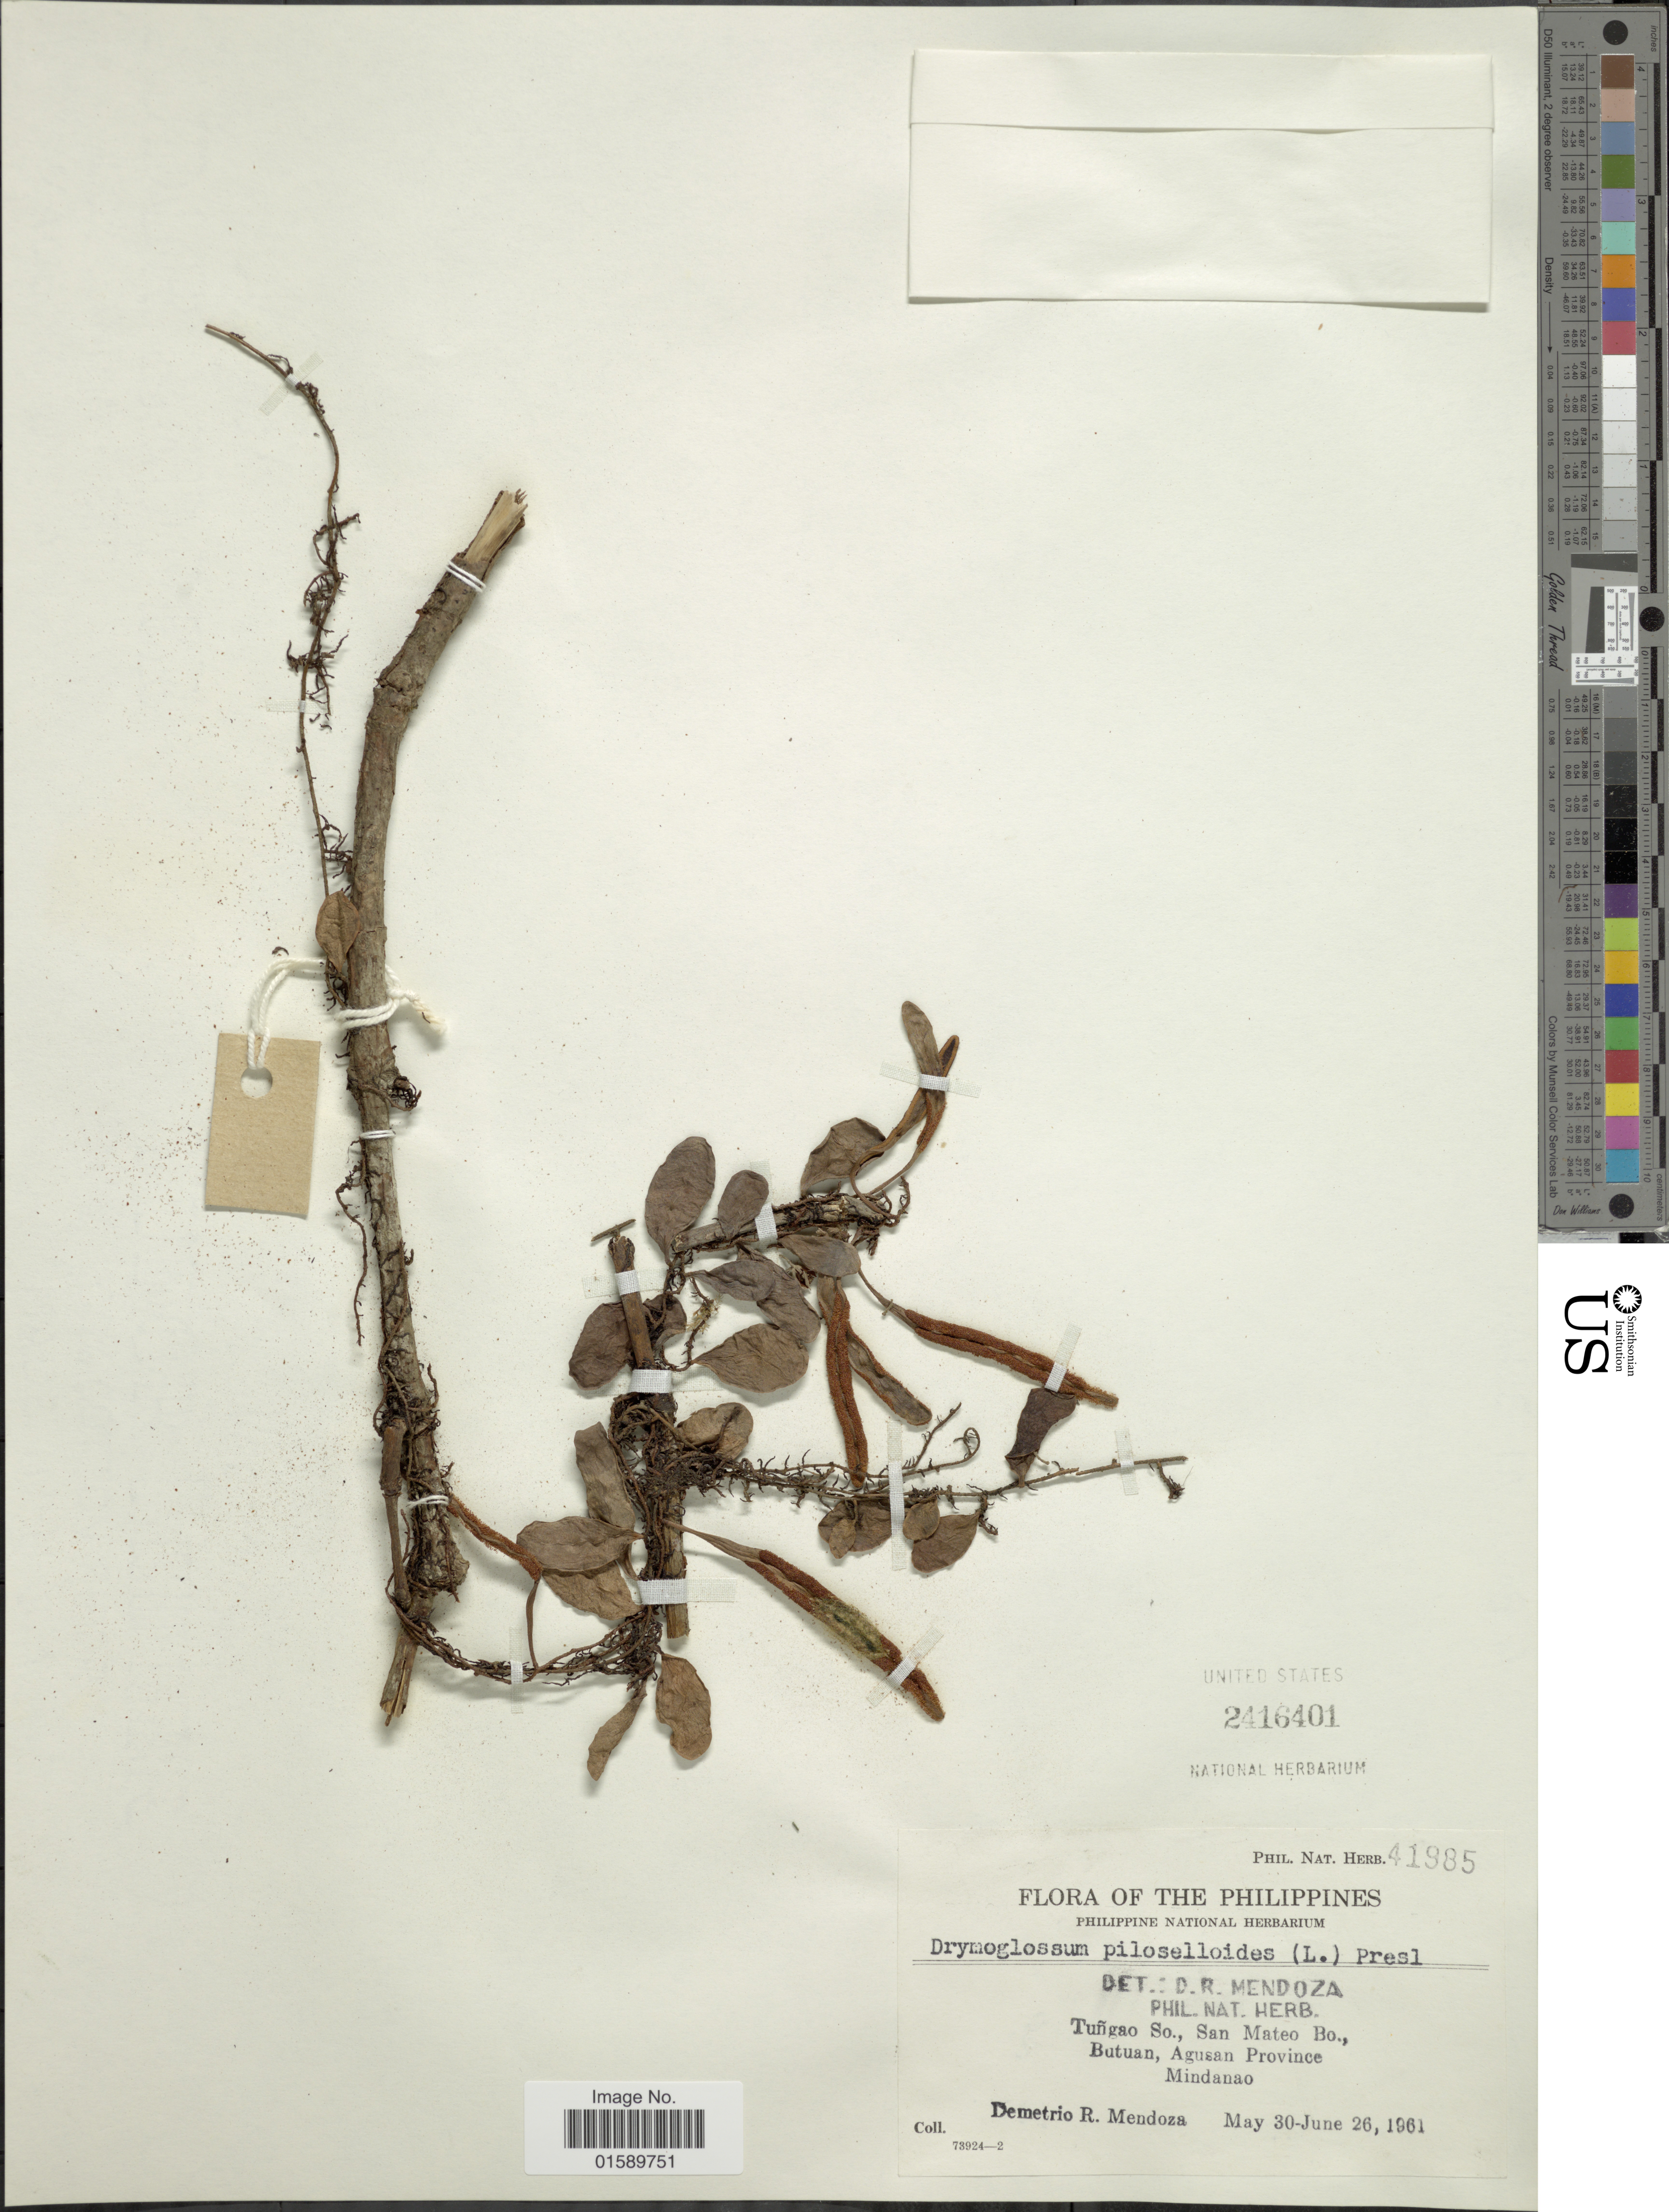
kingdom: Plantae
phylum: Tracheophyta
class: Polypodiopsida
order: Polypodiales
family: Polypodiaceae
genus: Pyrrosia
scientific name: Pyrrosia piloselloides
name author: (L.) M.G. Price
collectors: D. Mendoza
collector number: Phil. Nat. Herb. 41985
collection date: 1961-05-30/1961-06-26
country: Philippines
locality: Tungao So., San Mateo Bo., Butuan, Agusan Province. Mindanao.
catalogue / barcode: US 2416401